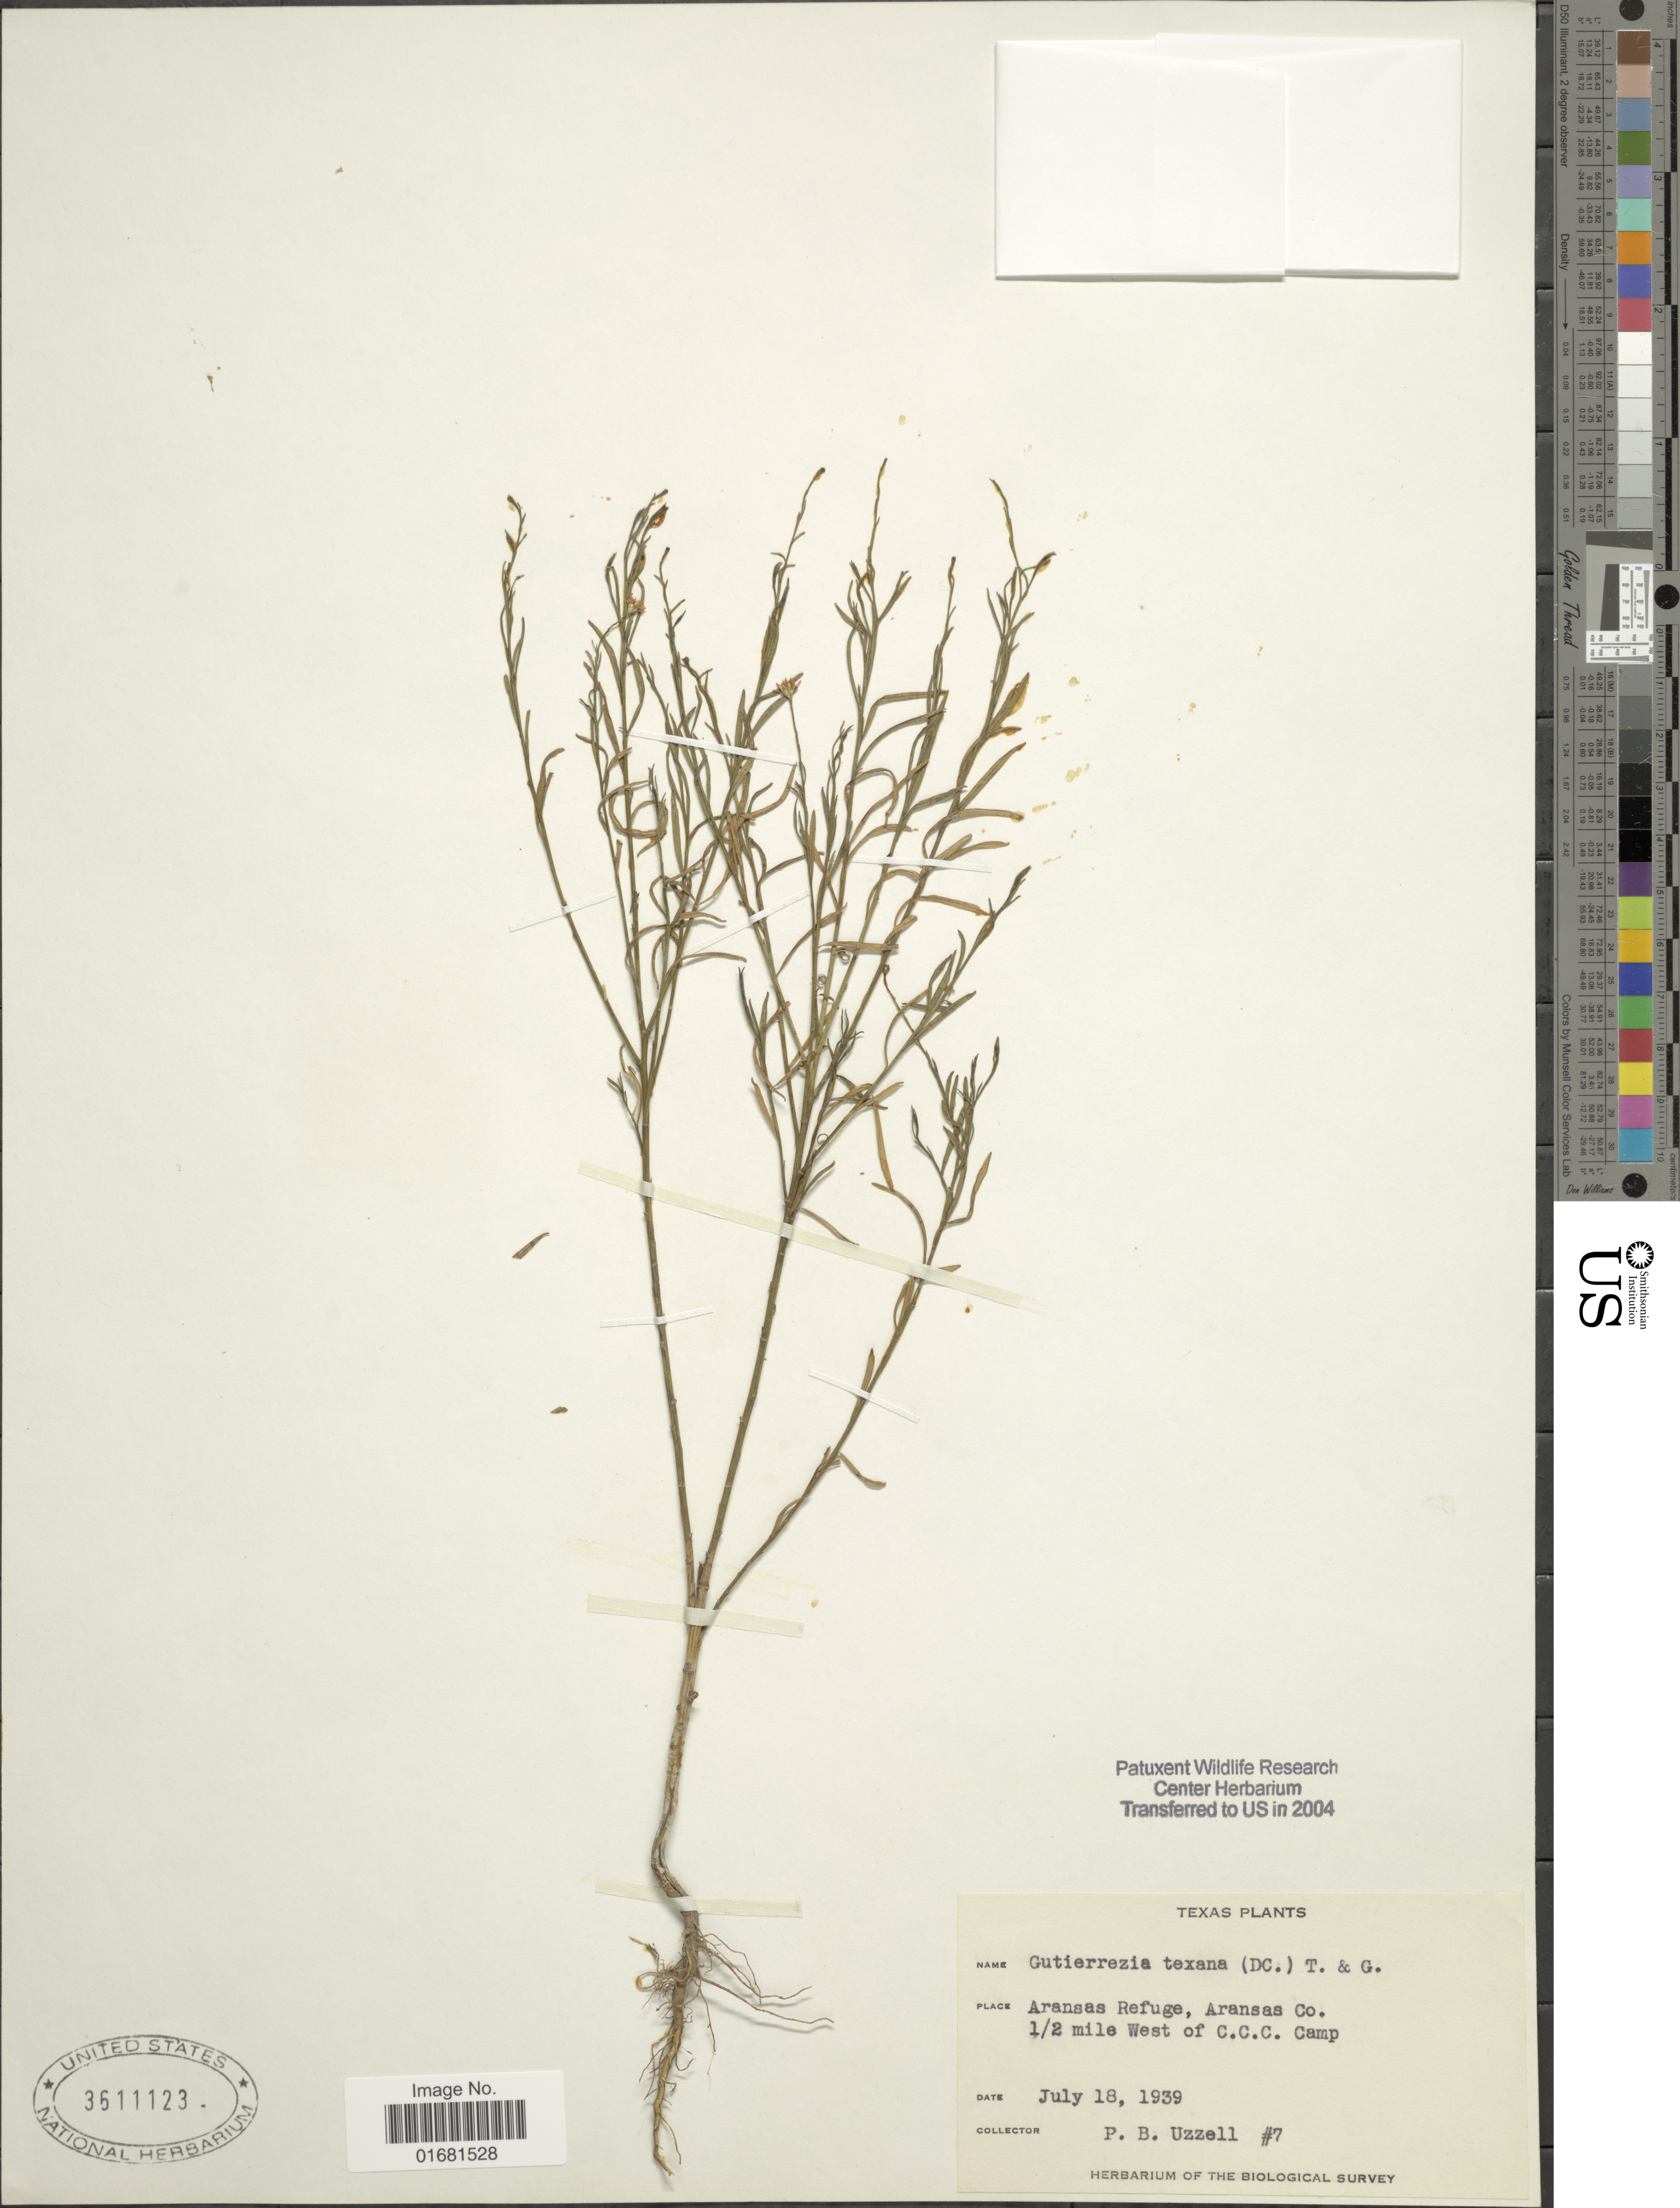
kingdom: Plantae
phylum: Tracheophyta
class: Magnoliopsida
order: Asterales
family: Asteraceae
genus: Gutierrezia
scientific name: Gutierrezia texana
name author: (DC.) Torr. & A. Gray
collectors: P. Uzzell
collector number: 7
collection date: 1939-07-18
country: United States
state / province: Texas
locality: Aransas Refuge, Aransas Co. 1/2 mile West of C. C. C. Camp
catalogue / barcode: US 3611123